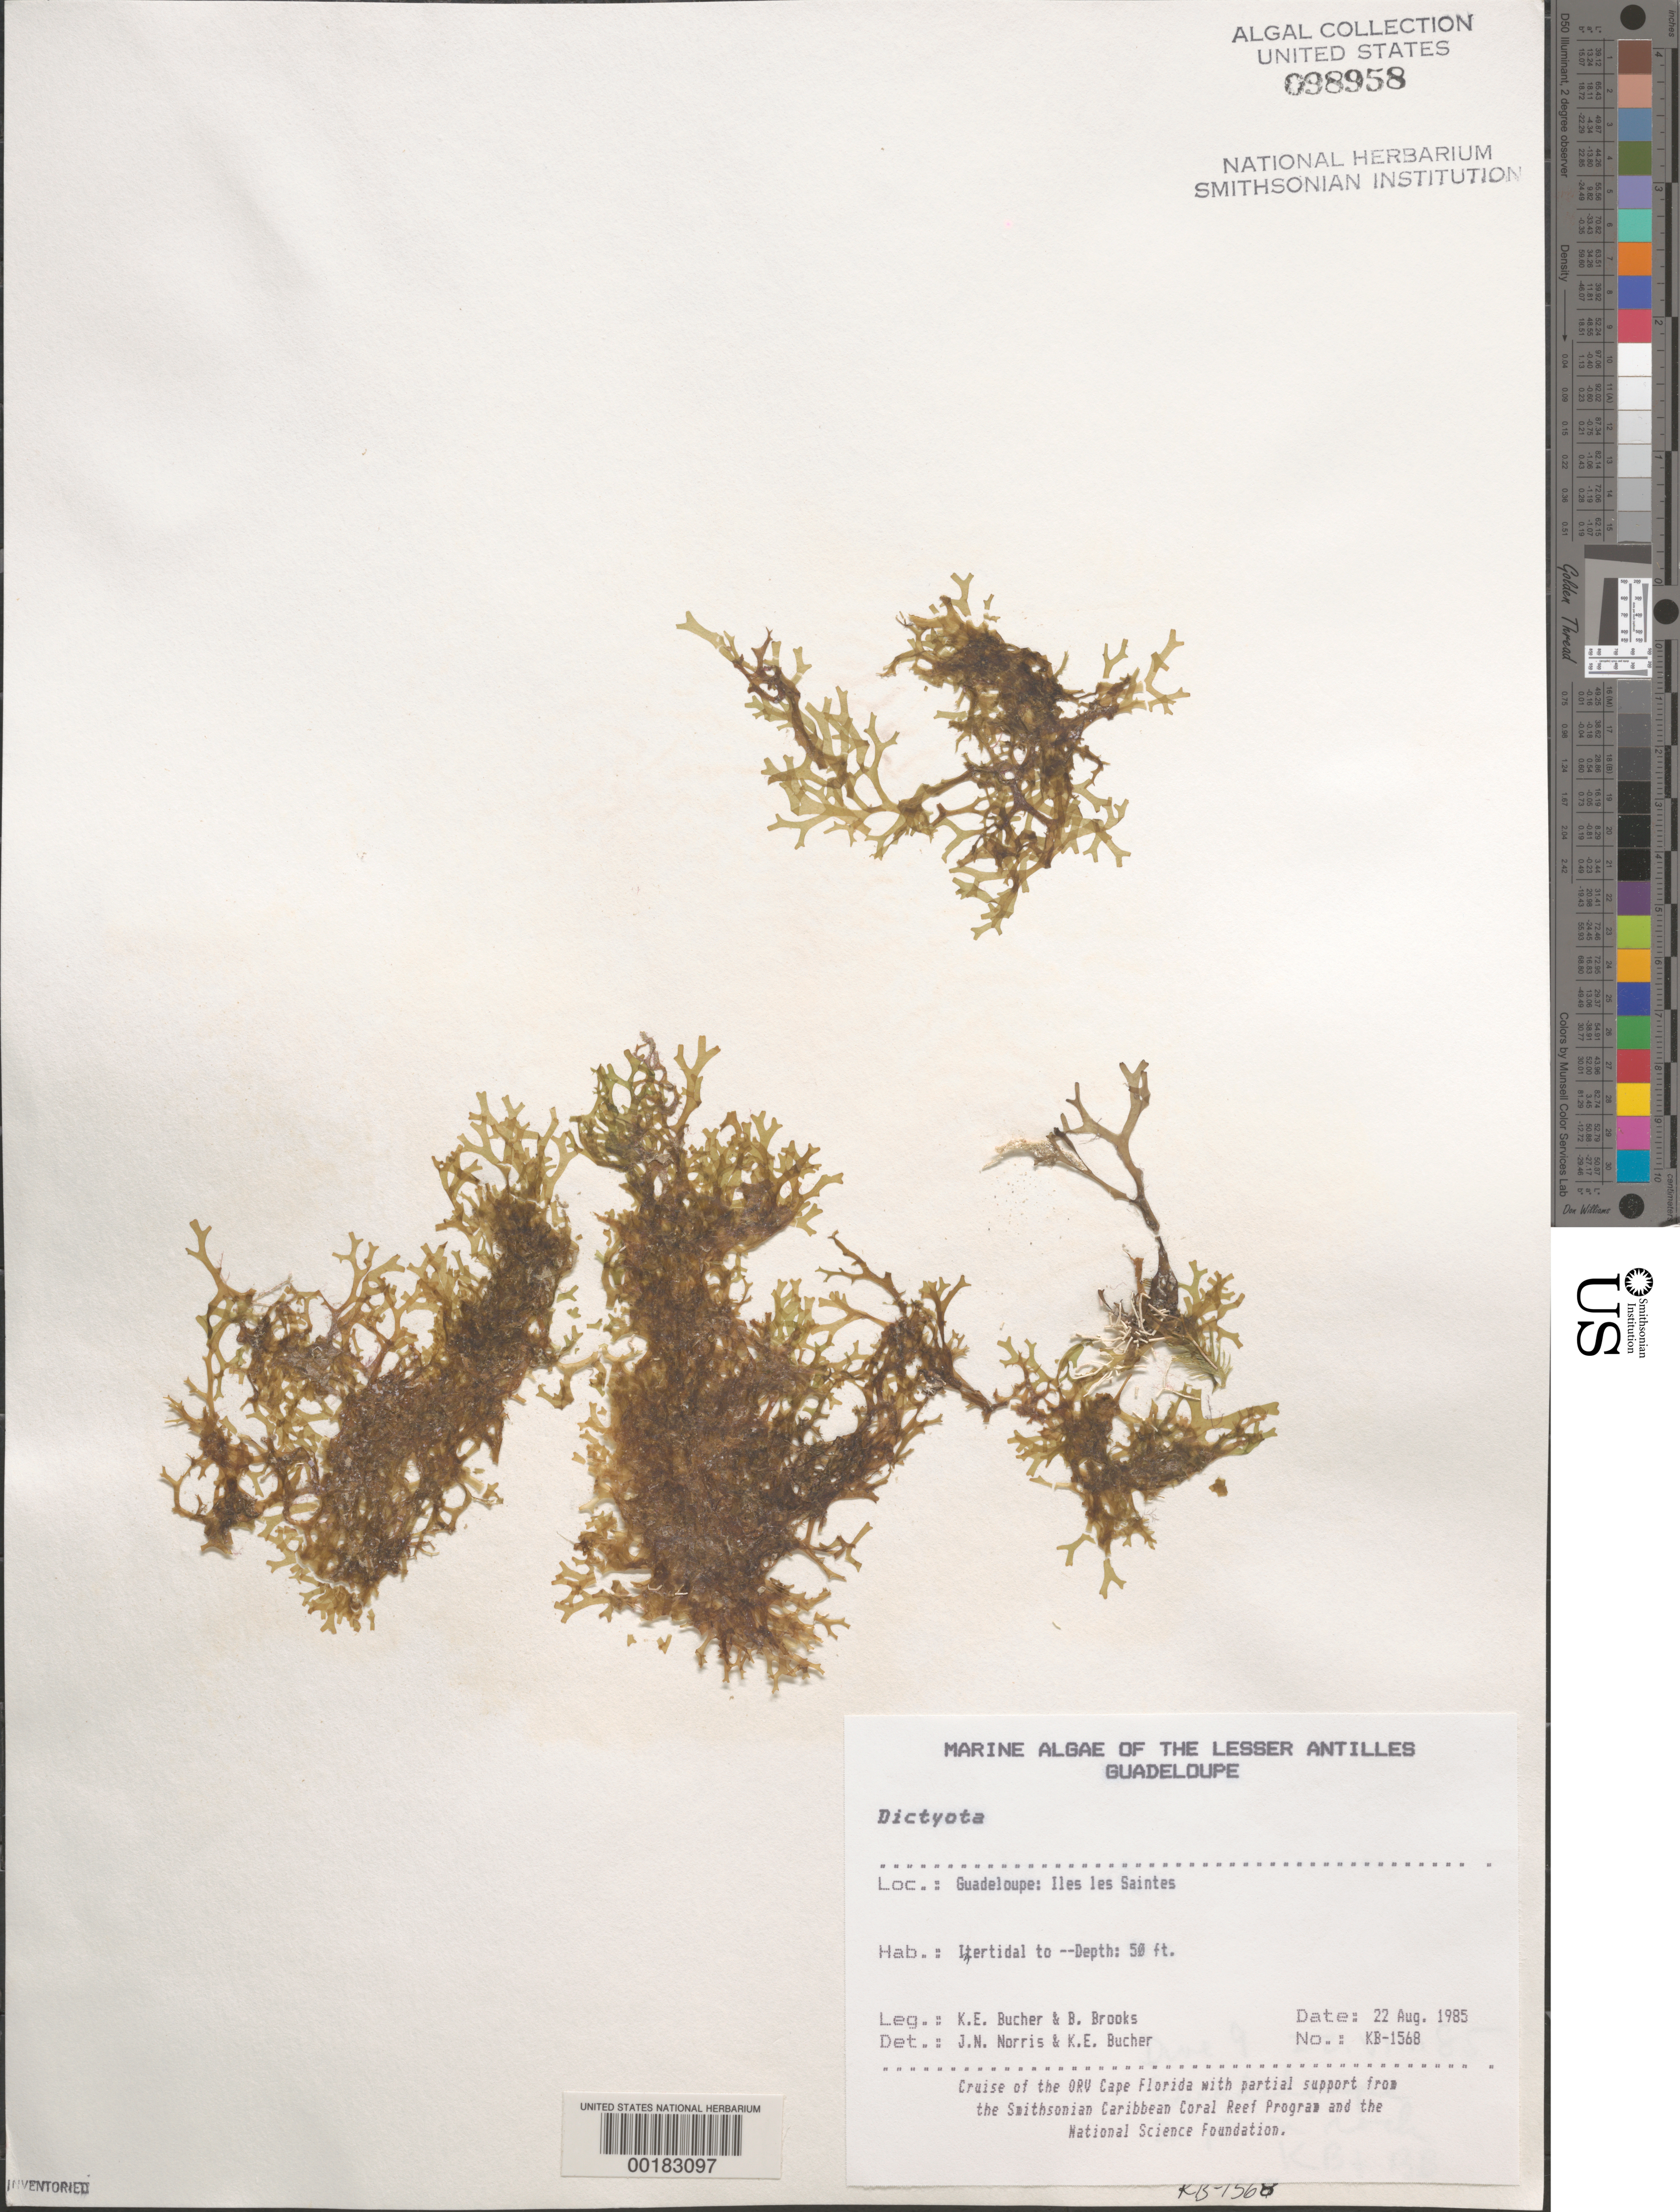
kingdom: Chromista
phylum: Ochrophyta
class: Phaeophyceae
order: Dictyotales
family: Dictyotaceae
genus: Dictyota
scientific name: Dictyota sp.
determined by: Norris, J. N.; Bucher, K. E.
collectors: K. E. Bucher & B. Brooks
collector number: Kb-1568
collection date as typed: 22 Aug 1985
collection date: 1985-08-22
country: Guadeloupe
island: Iles des Saintes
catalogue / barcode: US 98958